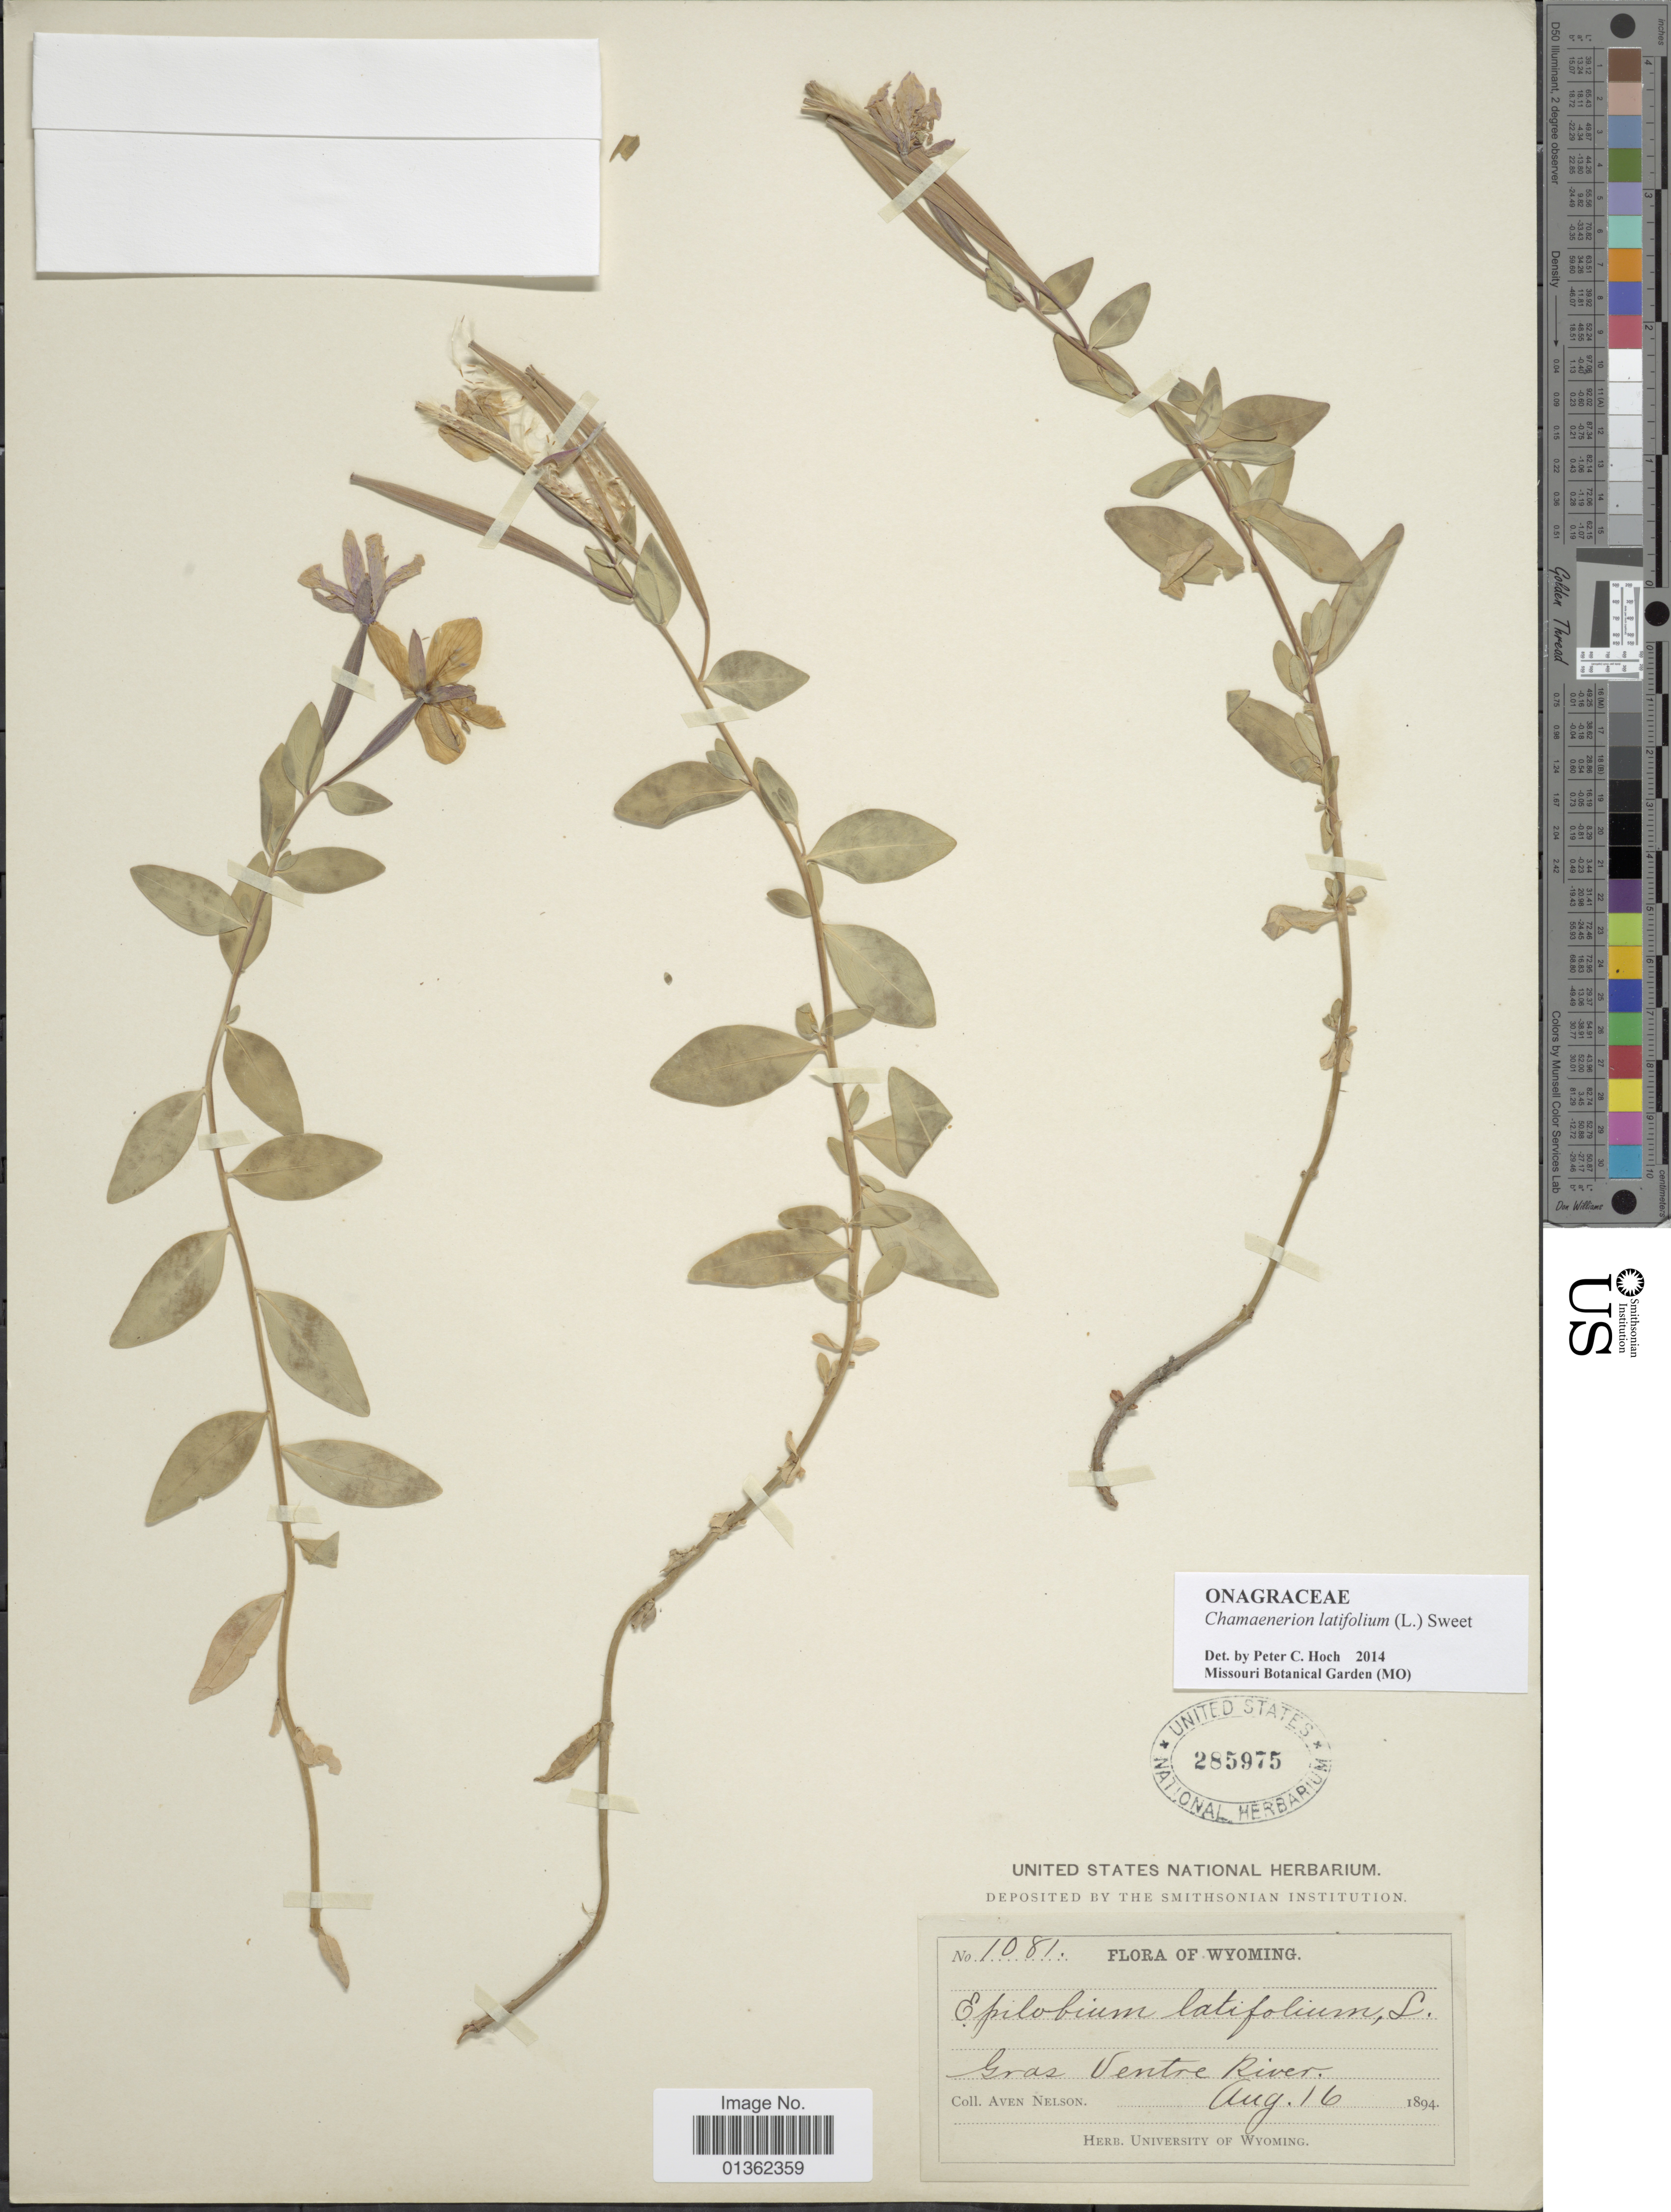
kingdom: Plantae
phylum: Tracheophyta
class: Magnoliopsida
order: Myrtales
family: Onagraceae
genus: Chamaenerion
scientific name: Chamaenerion latifolium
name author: (L.) Th. Fr. & Lange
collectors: A. Nelson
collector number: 1081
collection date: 1894-08-16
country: United States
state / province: Wyoming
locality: Gras Ventre River.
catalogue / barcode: US 285975